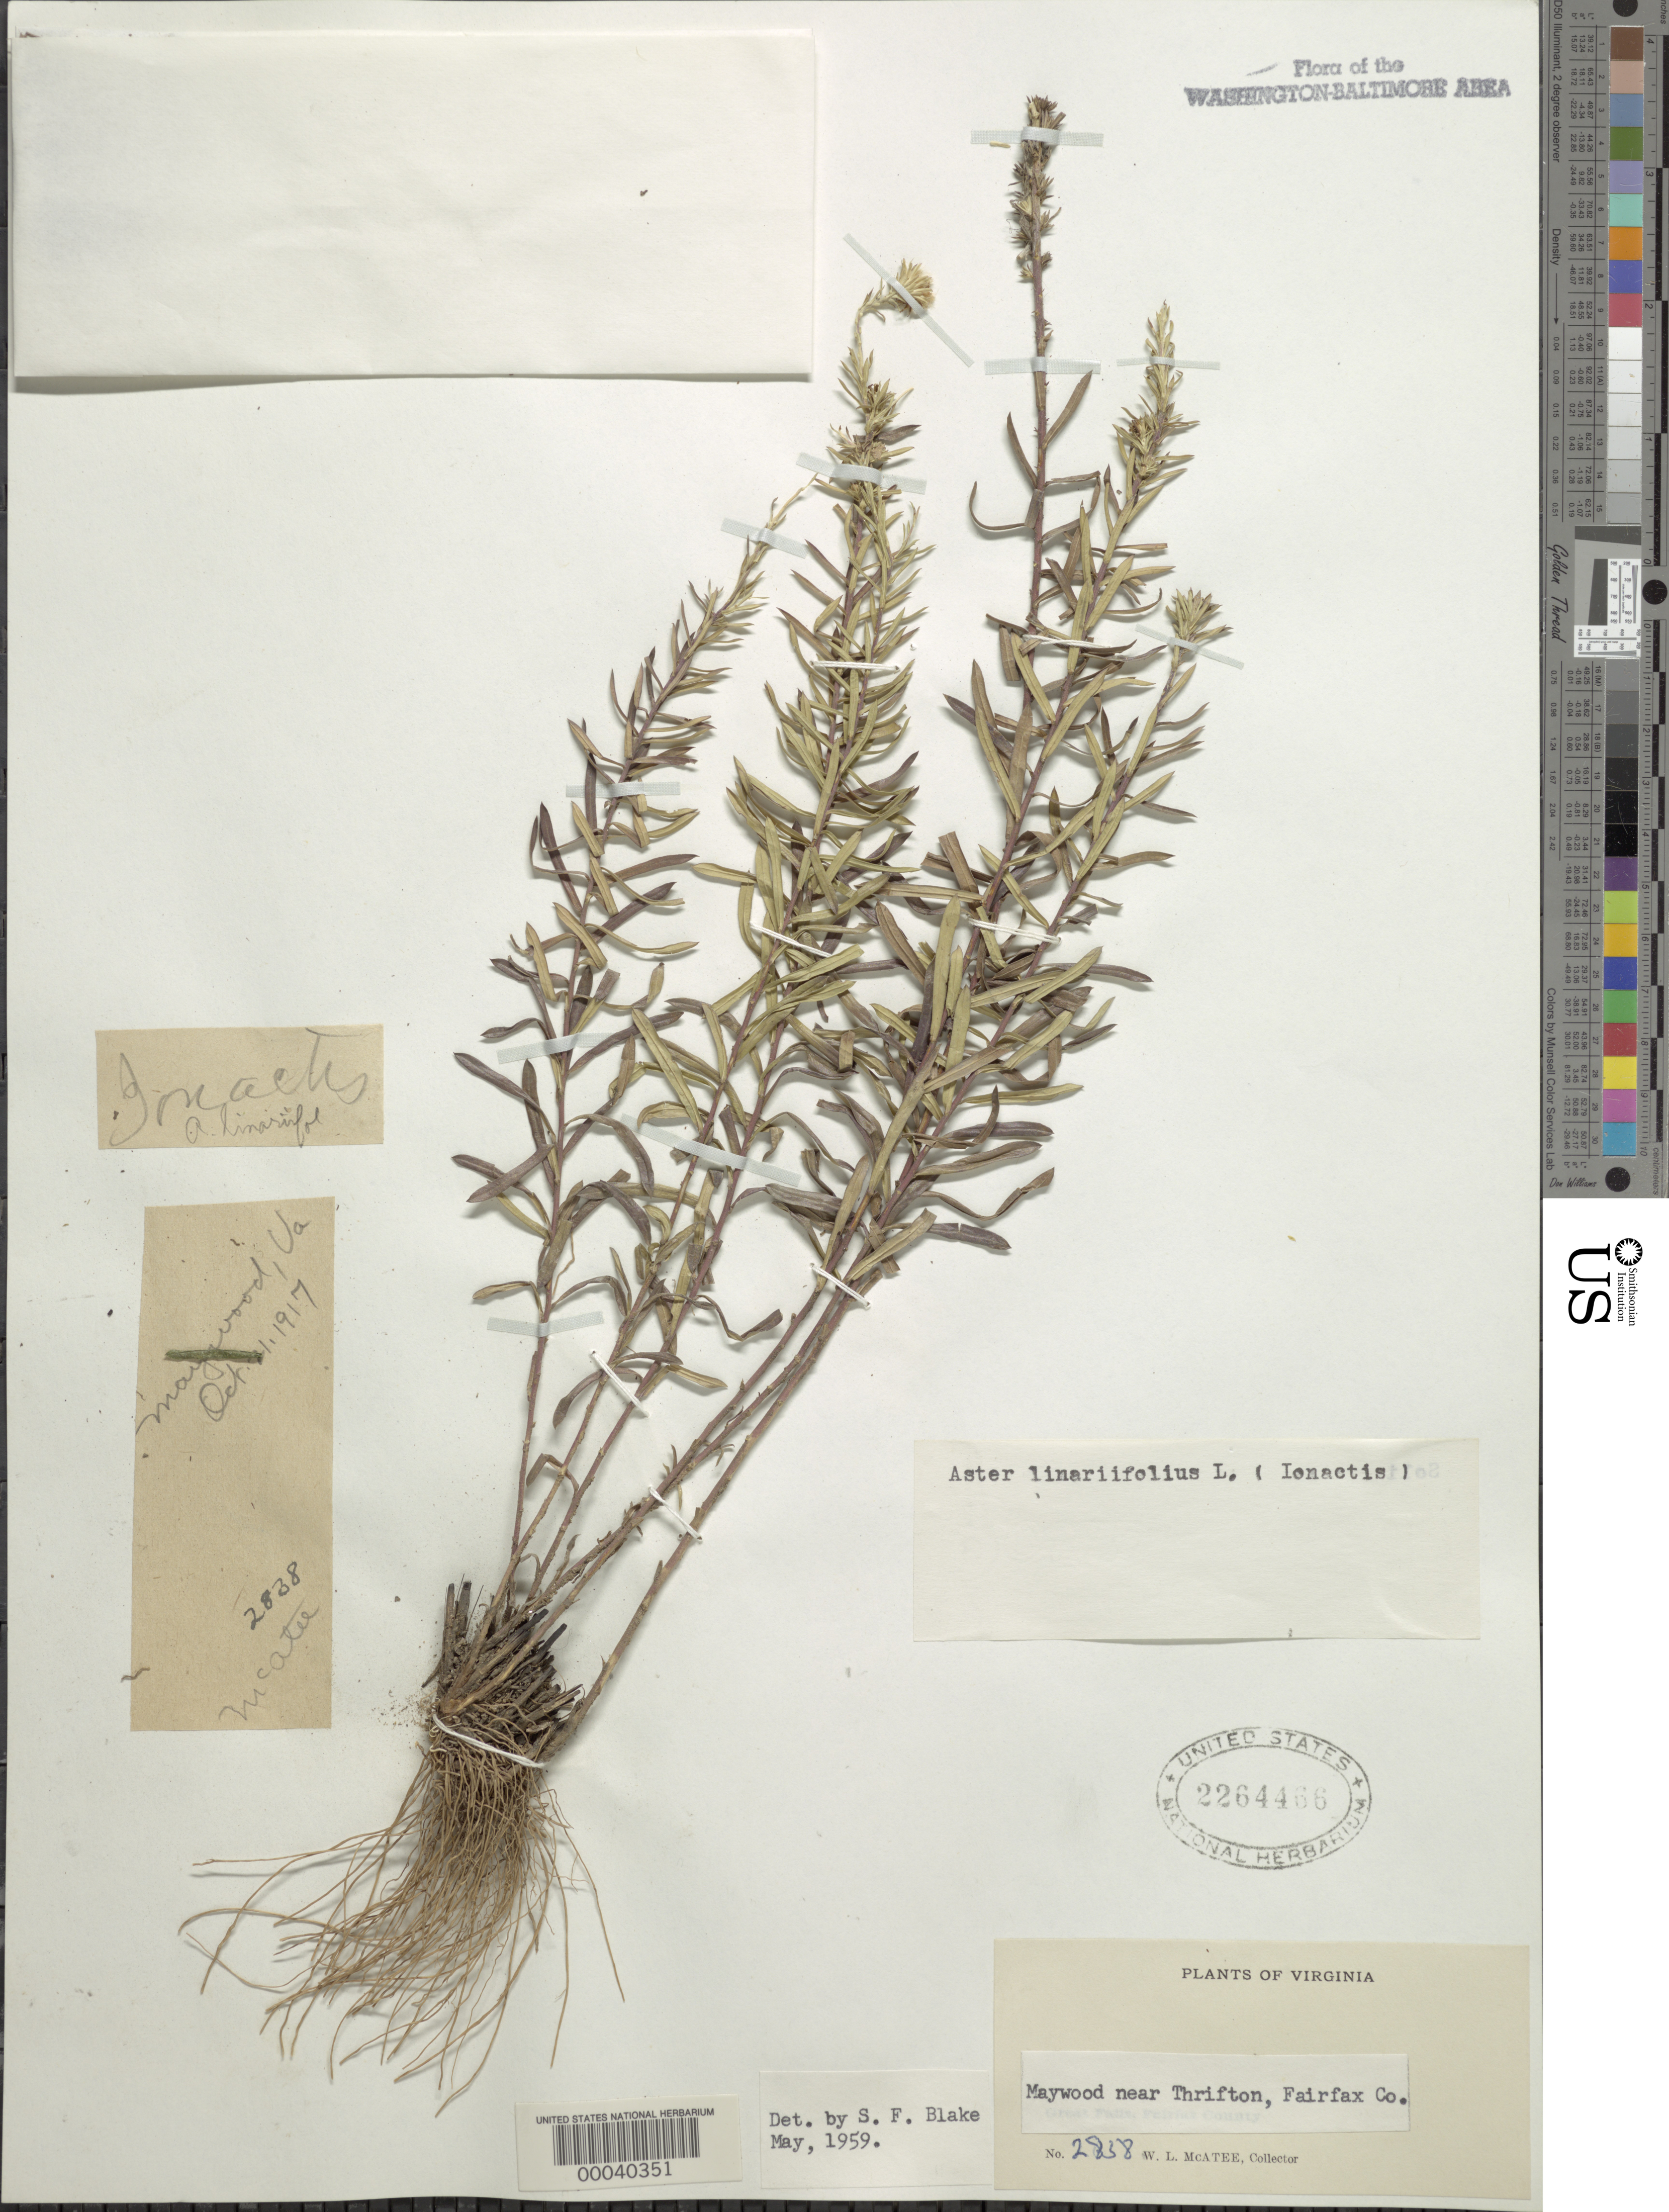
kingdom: Plantae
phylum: Tracheophyta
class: Magnoliopsida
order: Asterales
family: Asteraceae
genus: Ionactis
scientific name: Ionactis linariifolia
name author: (L.) Greene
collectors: W. McAtee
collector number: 2838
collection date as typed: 21 Oct 1917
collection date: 1917-10-21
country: United States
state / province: Virginia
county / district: Fairfax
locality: Maywood near Thrifton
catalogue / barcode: US 2264466